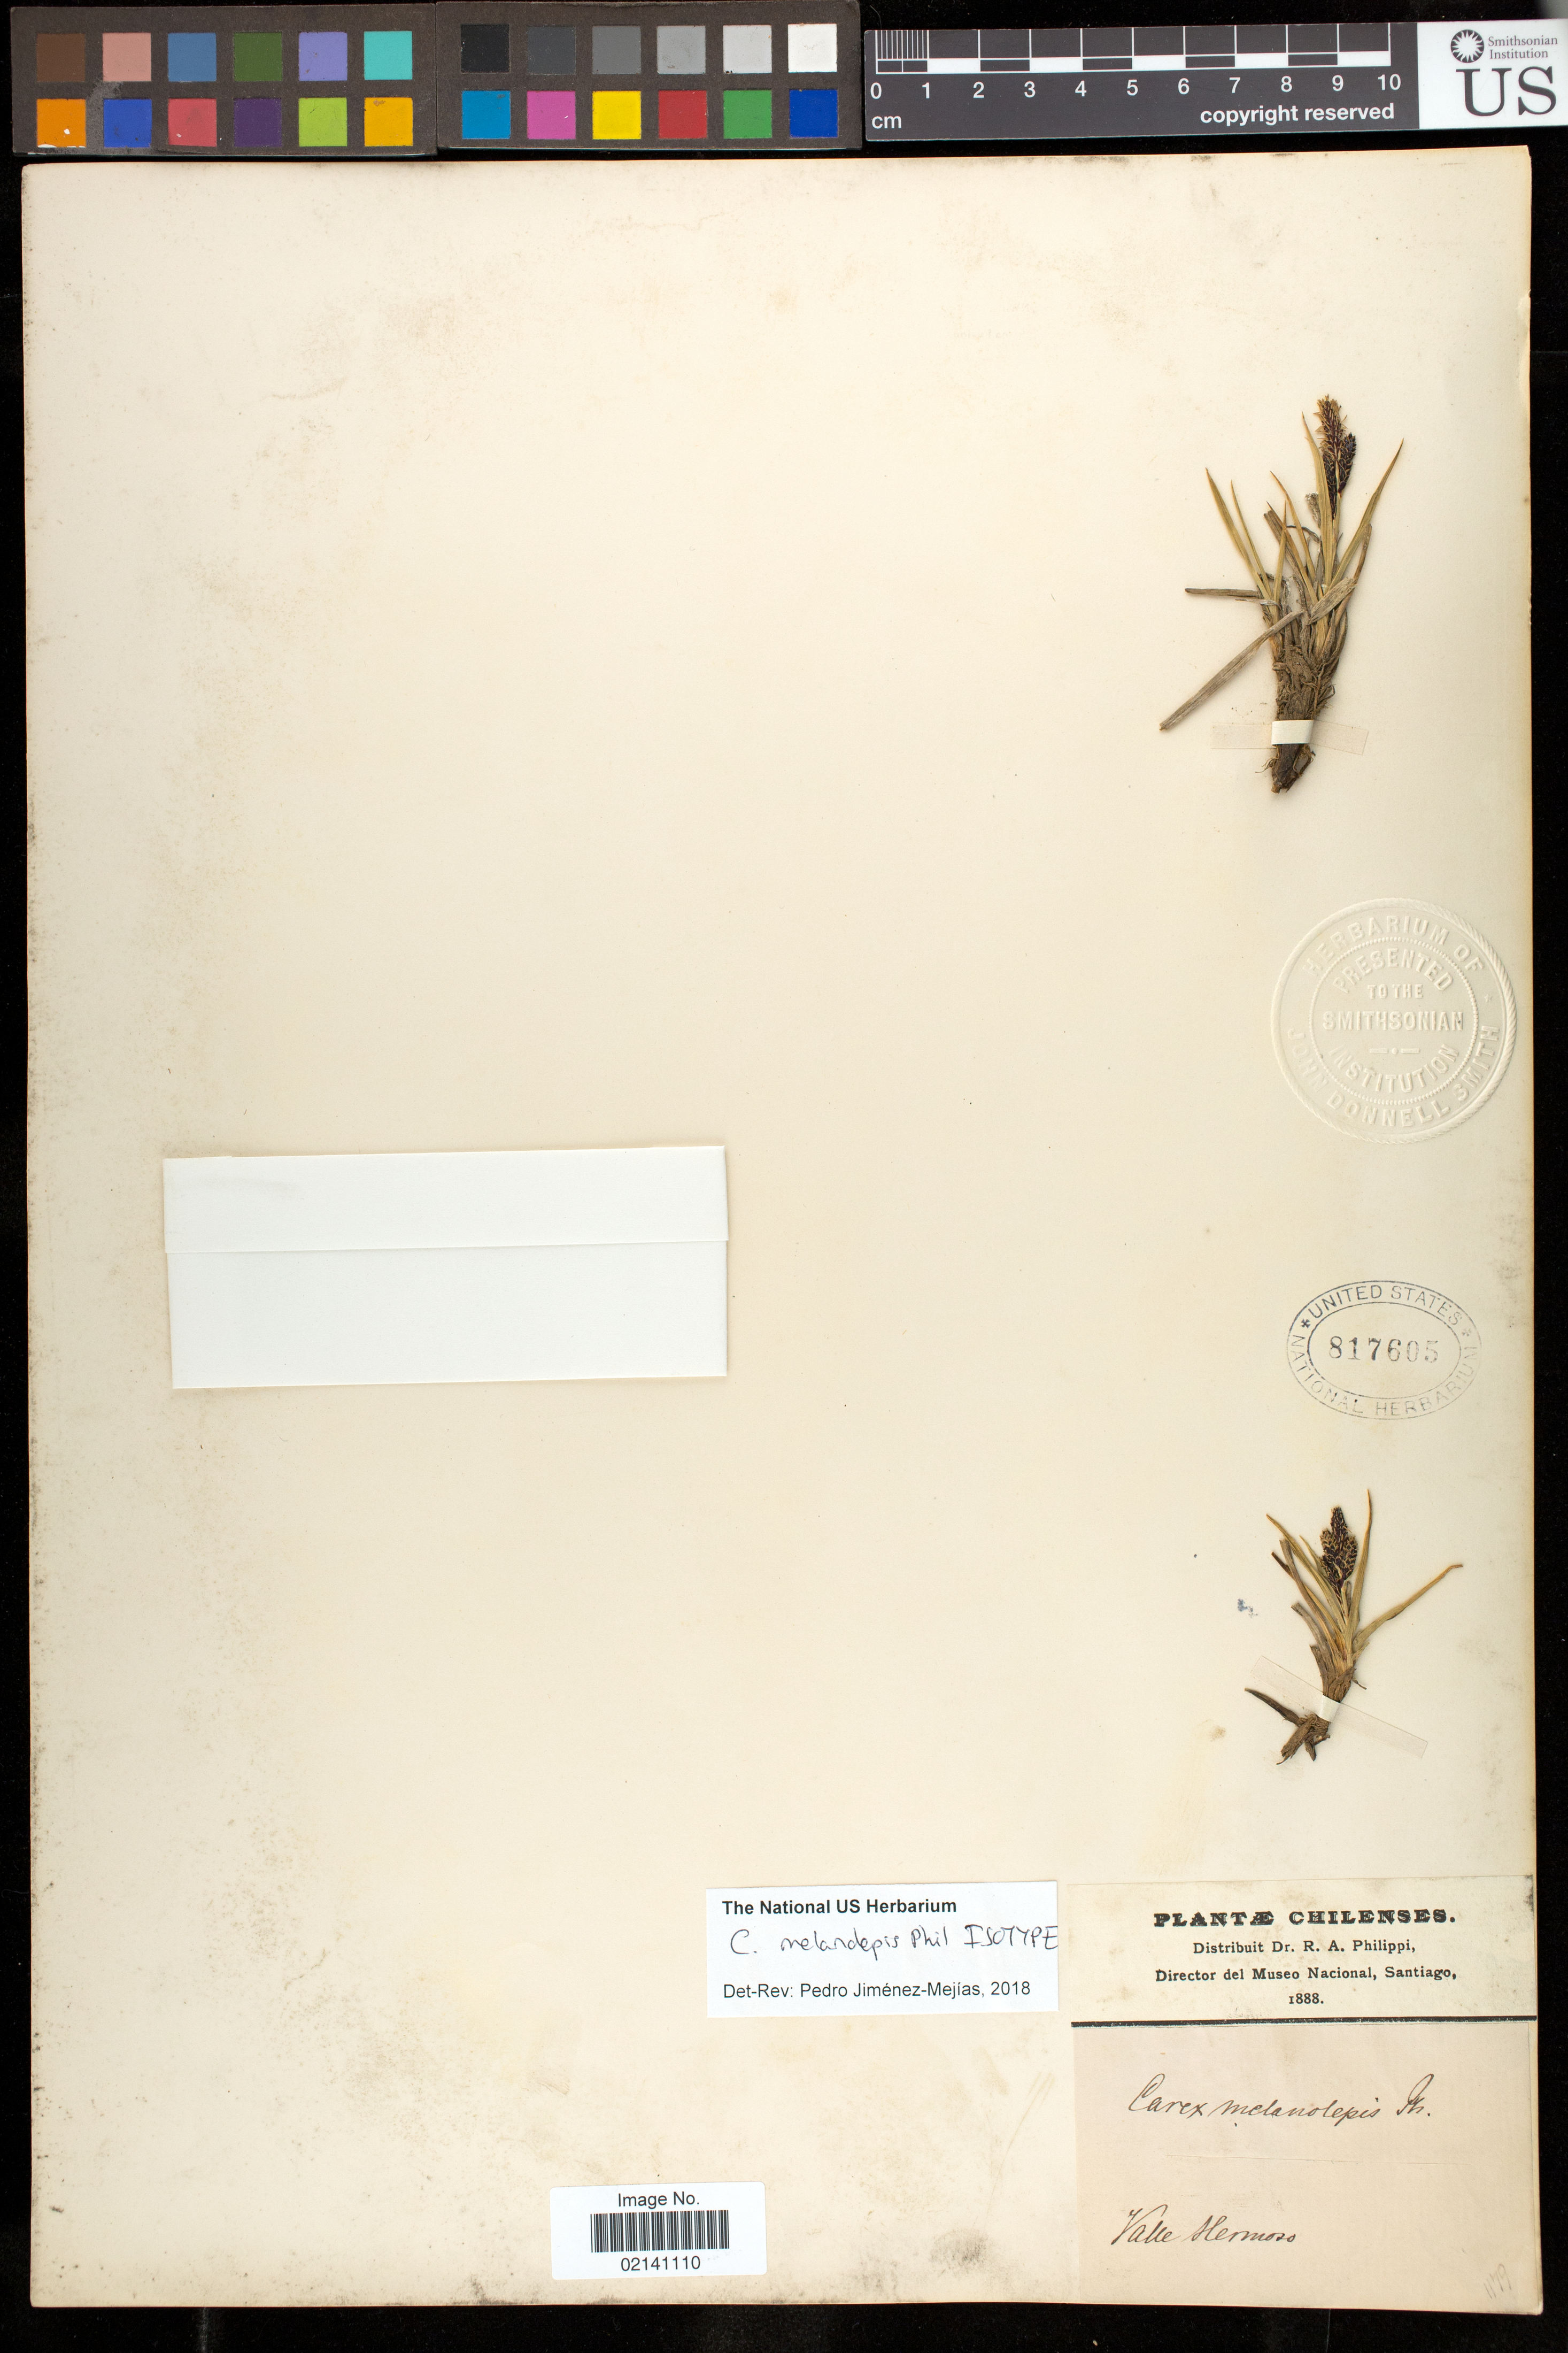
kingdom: Plantae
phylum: Tracheophyta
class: Liliopsida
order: Poales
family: Cyperaceae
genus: Carex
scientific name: Carex melanolepis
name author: Phil.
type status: Isotype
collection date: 1888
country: Chile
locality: Plantae Chilenses, Valle Hermoso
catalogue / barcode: US 817605